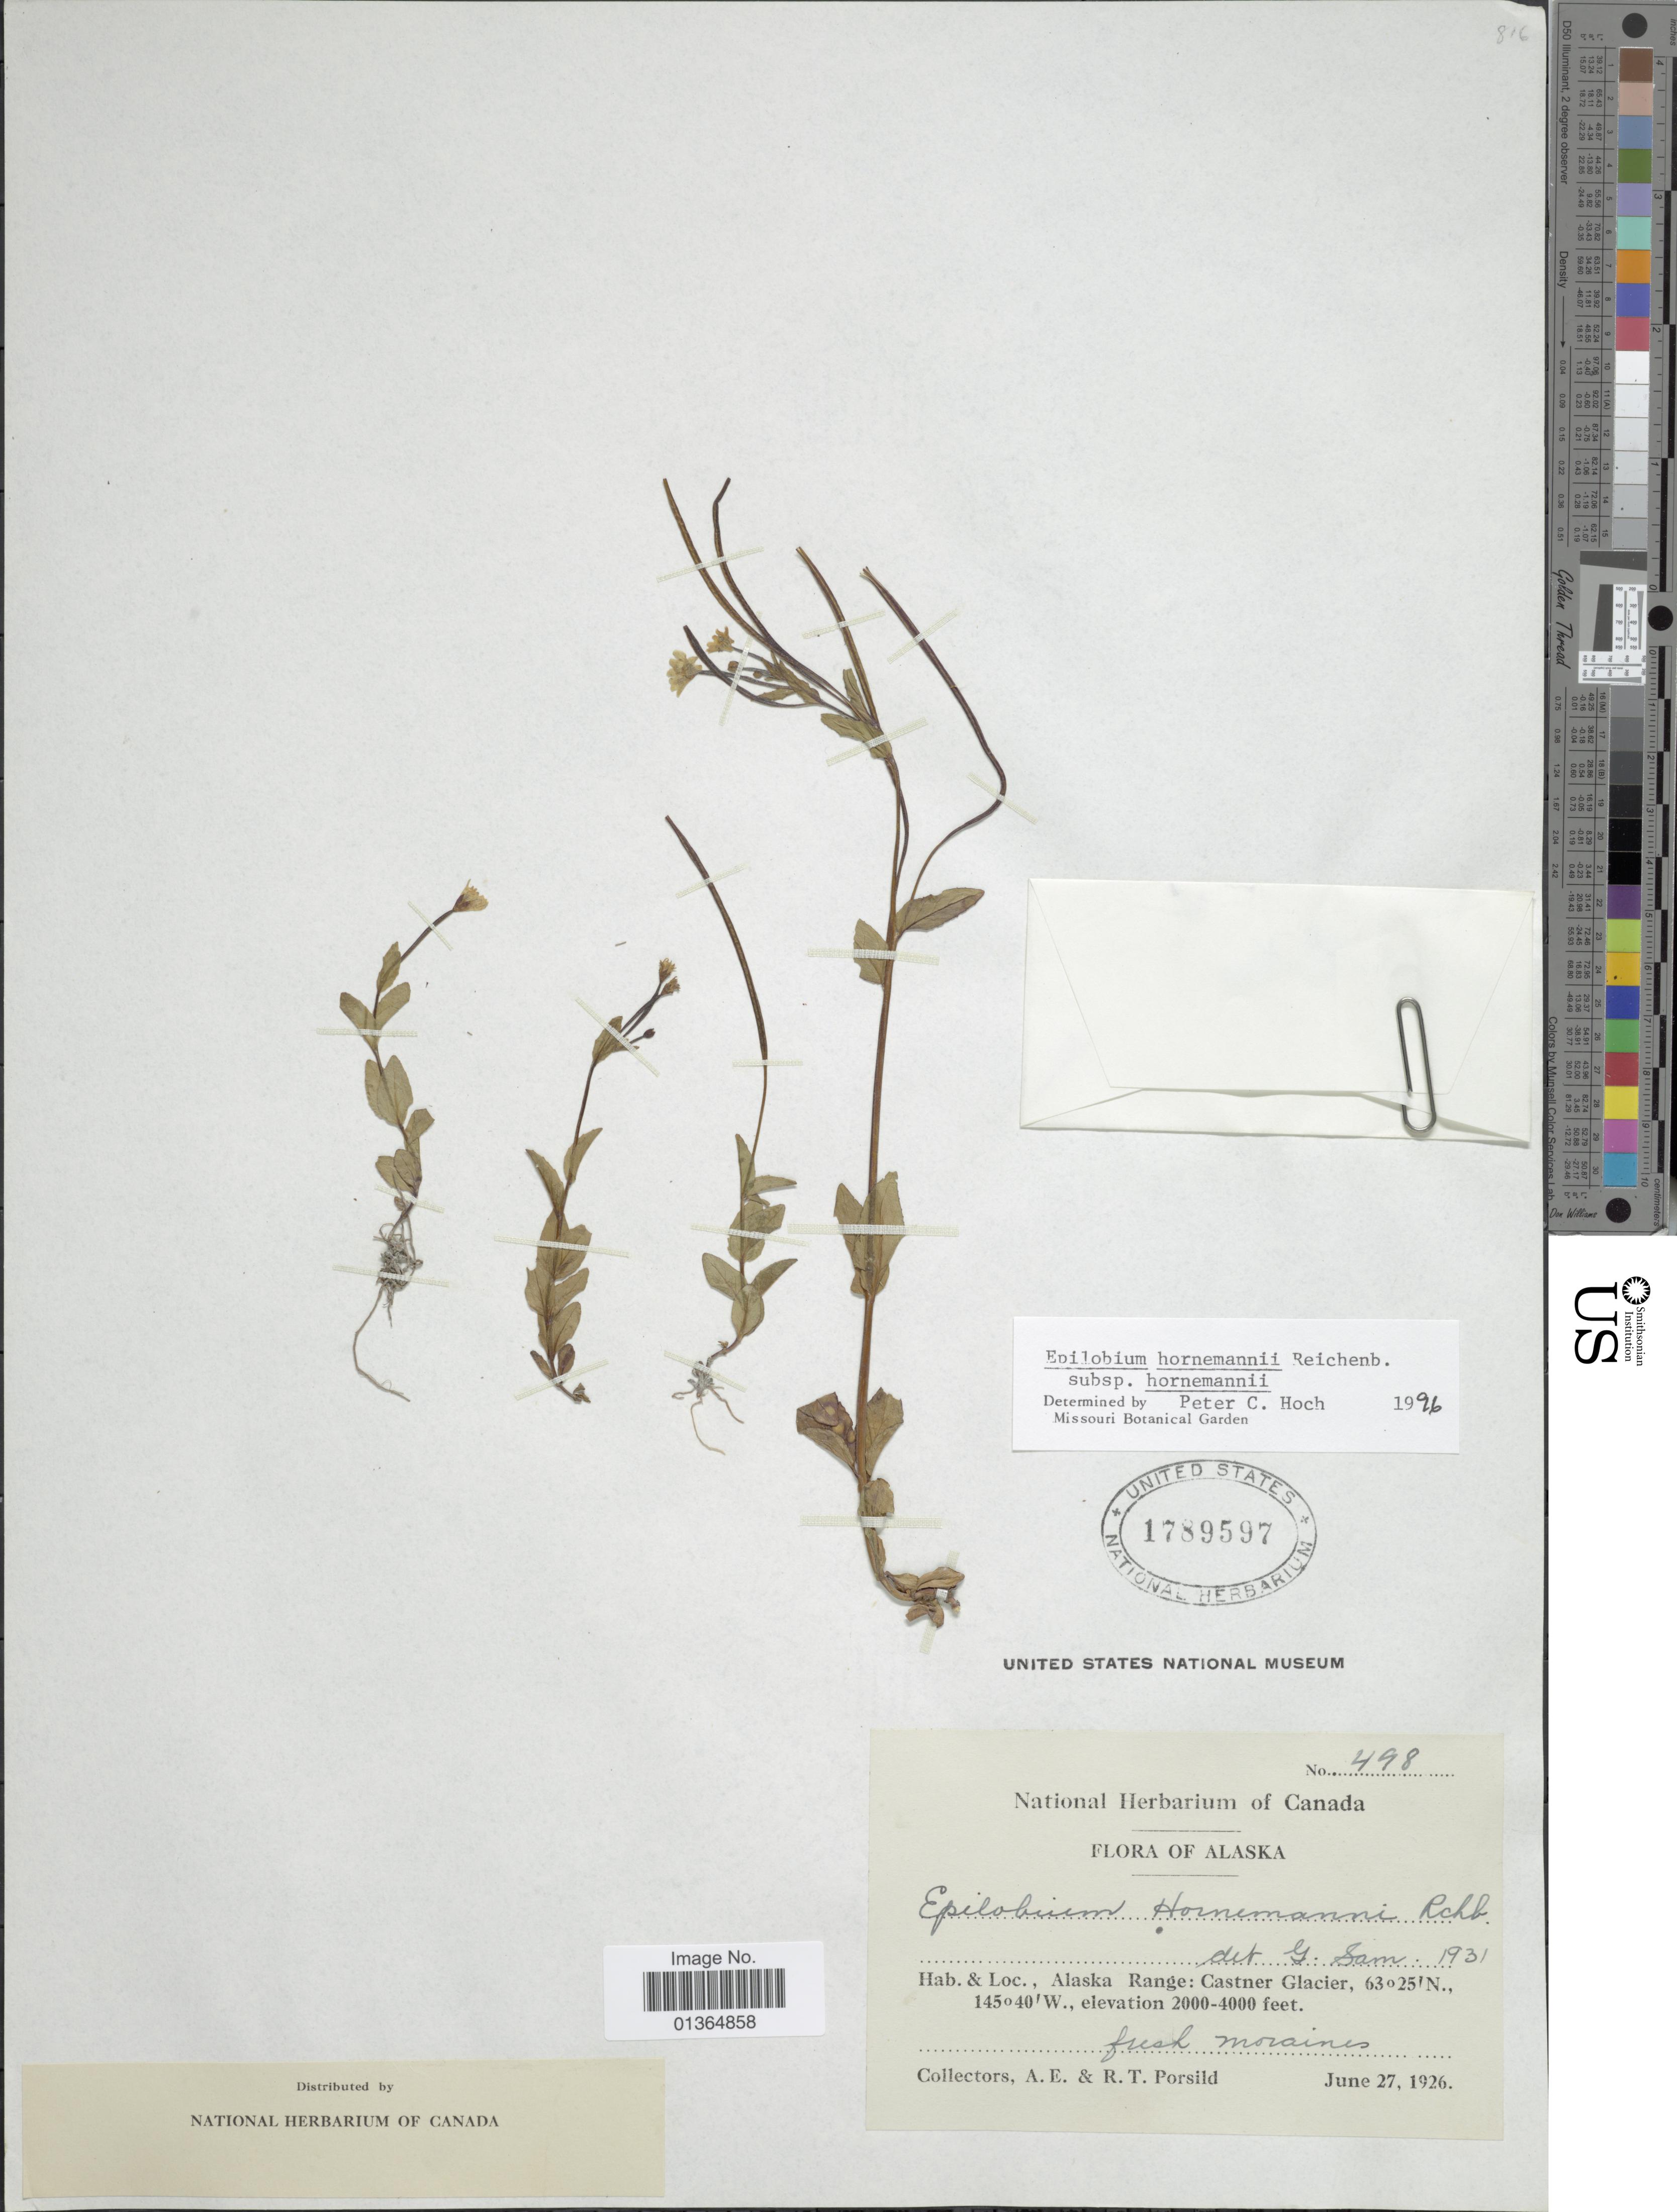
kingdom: Plantae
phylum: Tracheophyta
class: Magnoliopsida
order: Myrtales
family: Onagraceae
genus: Epilobium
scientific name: Epilobium hornemannii subsp. hornemannii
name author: Rchb.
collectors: A. E. Porsild & R. T. Porsild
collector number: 498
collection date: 1926-06-27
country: United States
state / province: Alaska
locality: Alaska Range: Castner Glacier.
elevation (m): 610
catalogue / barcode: US 1789597